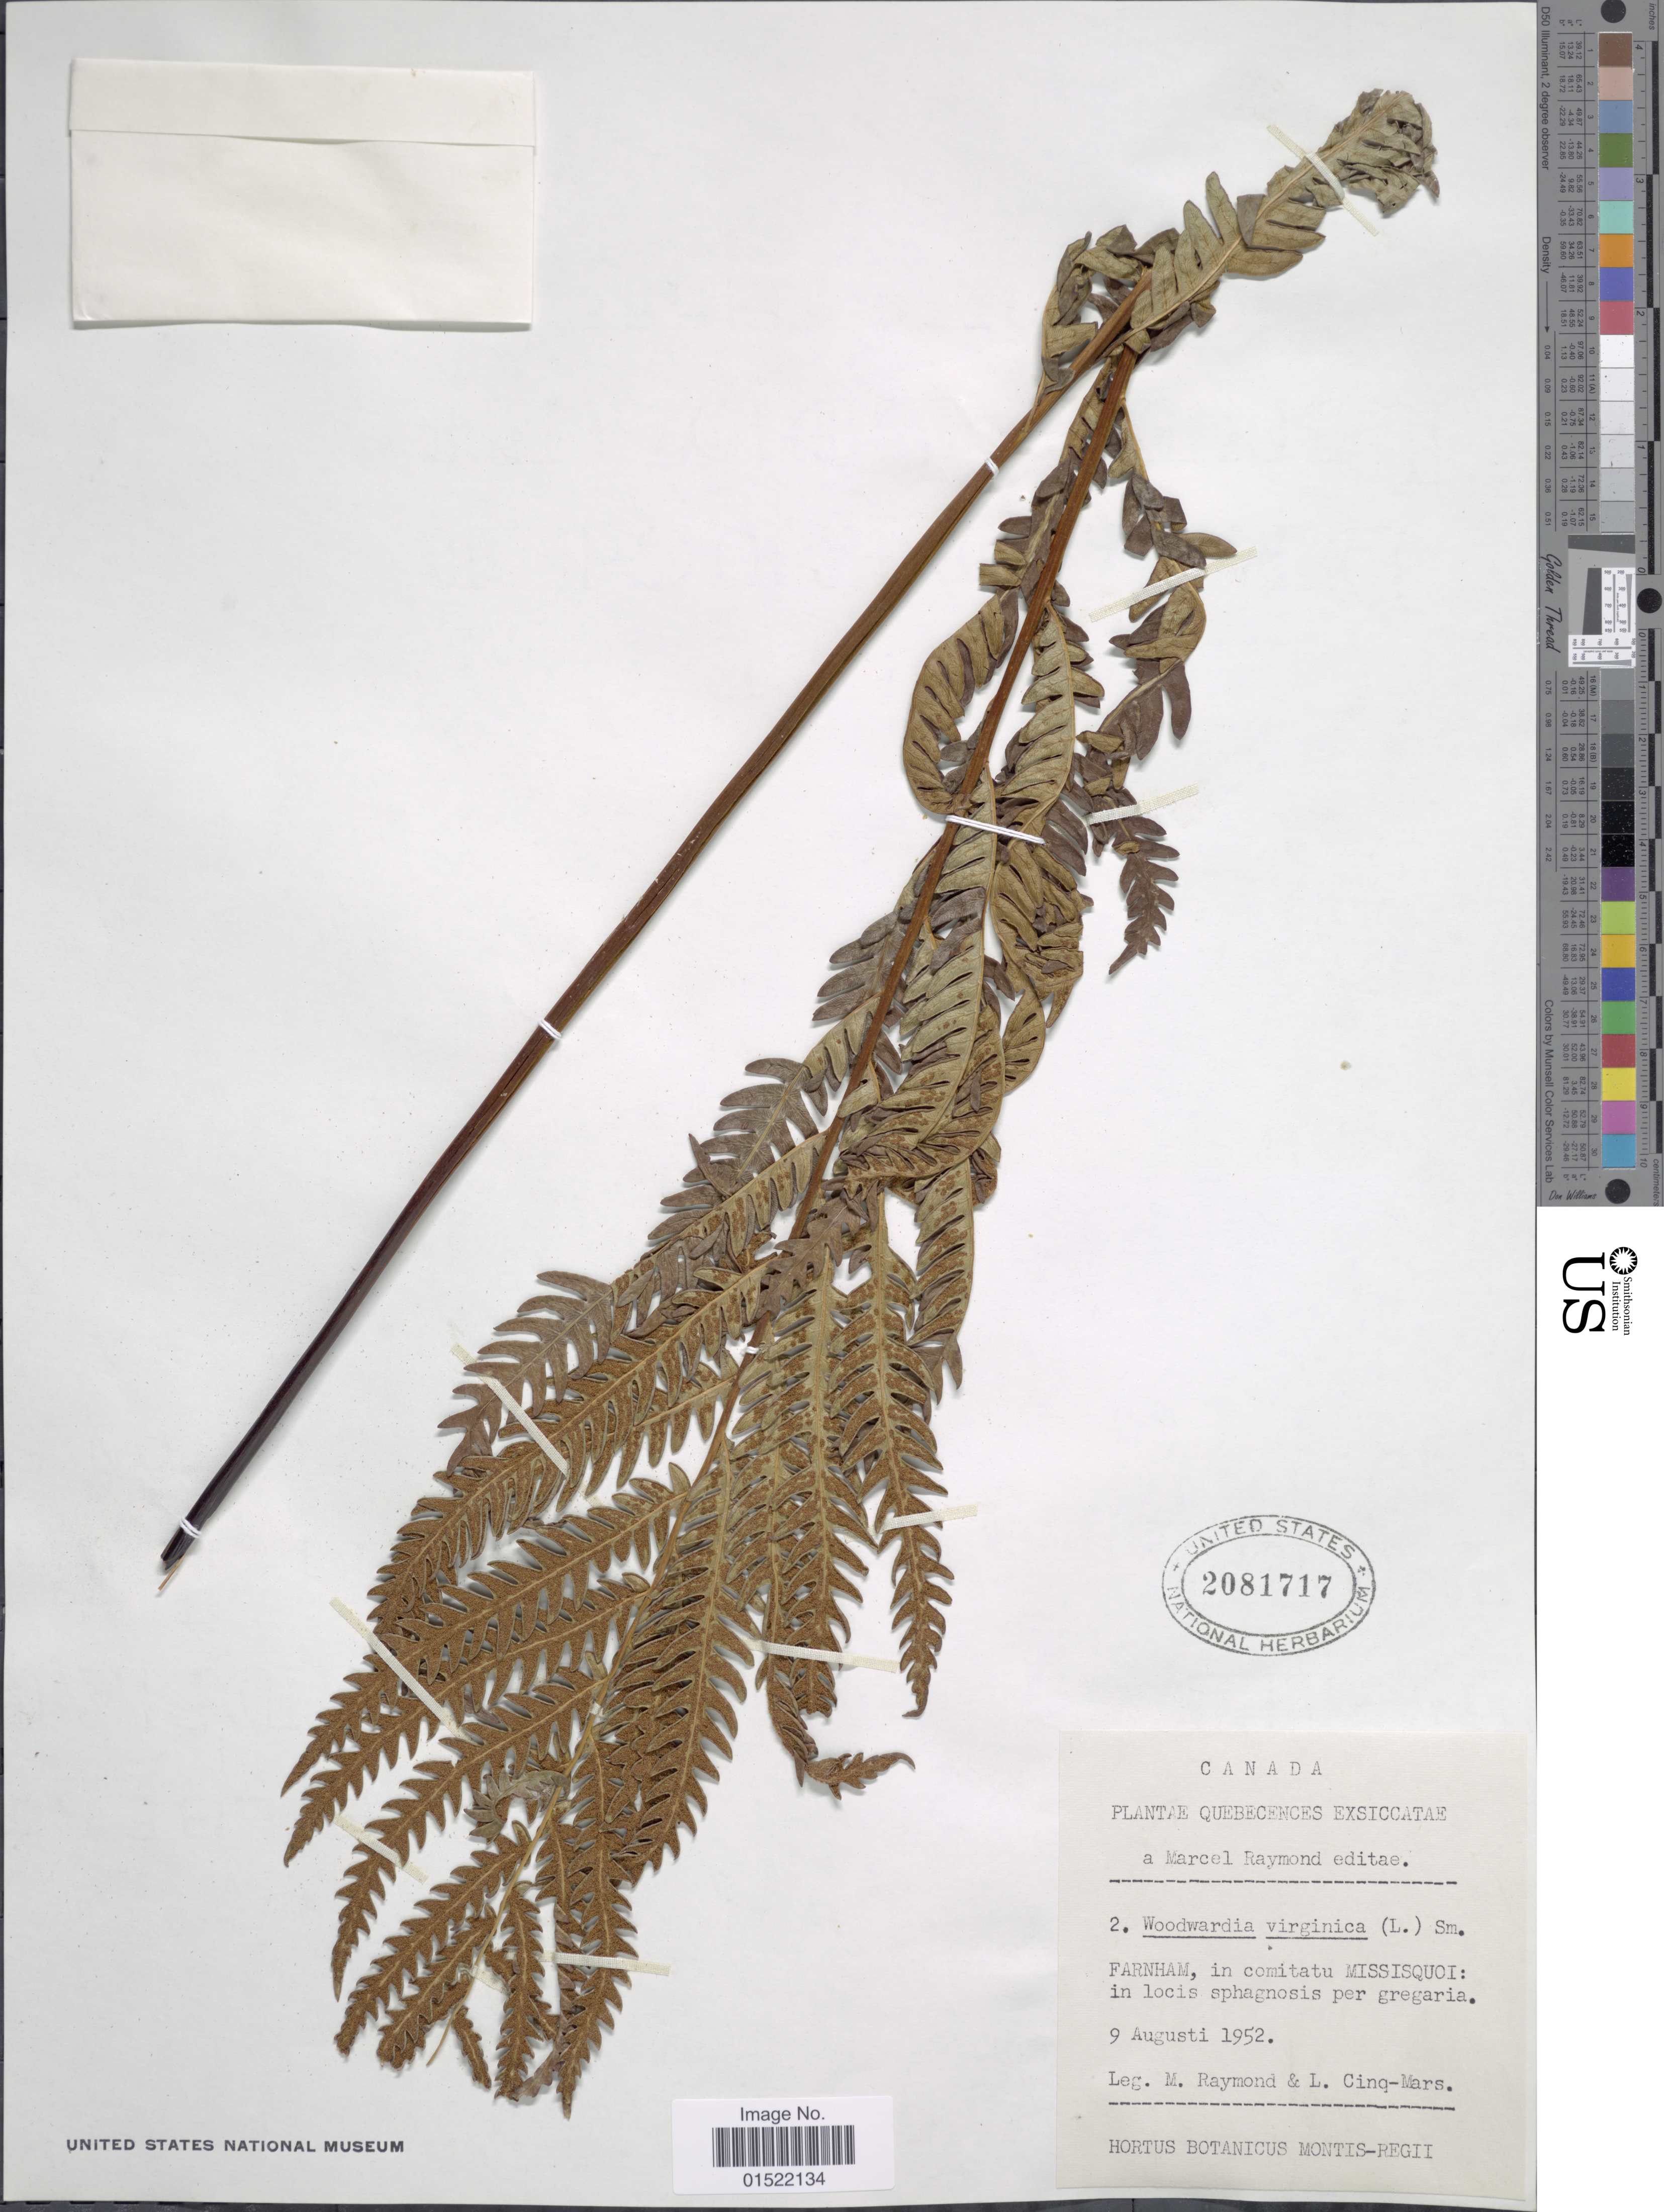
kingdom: Plantae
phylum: Tracheophyta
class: Polypodiopsida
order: Polypodiales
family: Blechnaceae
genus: Woodwardia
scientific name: Woodwardia virginica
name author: (L.) R.M. Sm.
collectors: M. Raymond & L. Cinq-Mars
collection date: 1952-08-09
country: Canada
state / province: Quebec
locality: Quebecences, Farnham, in comitatu Missiquoi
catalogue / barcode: US 2081717